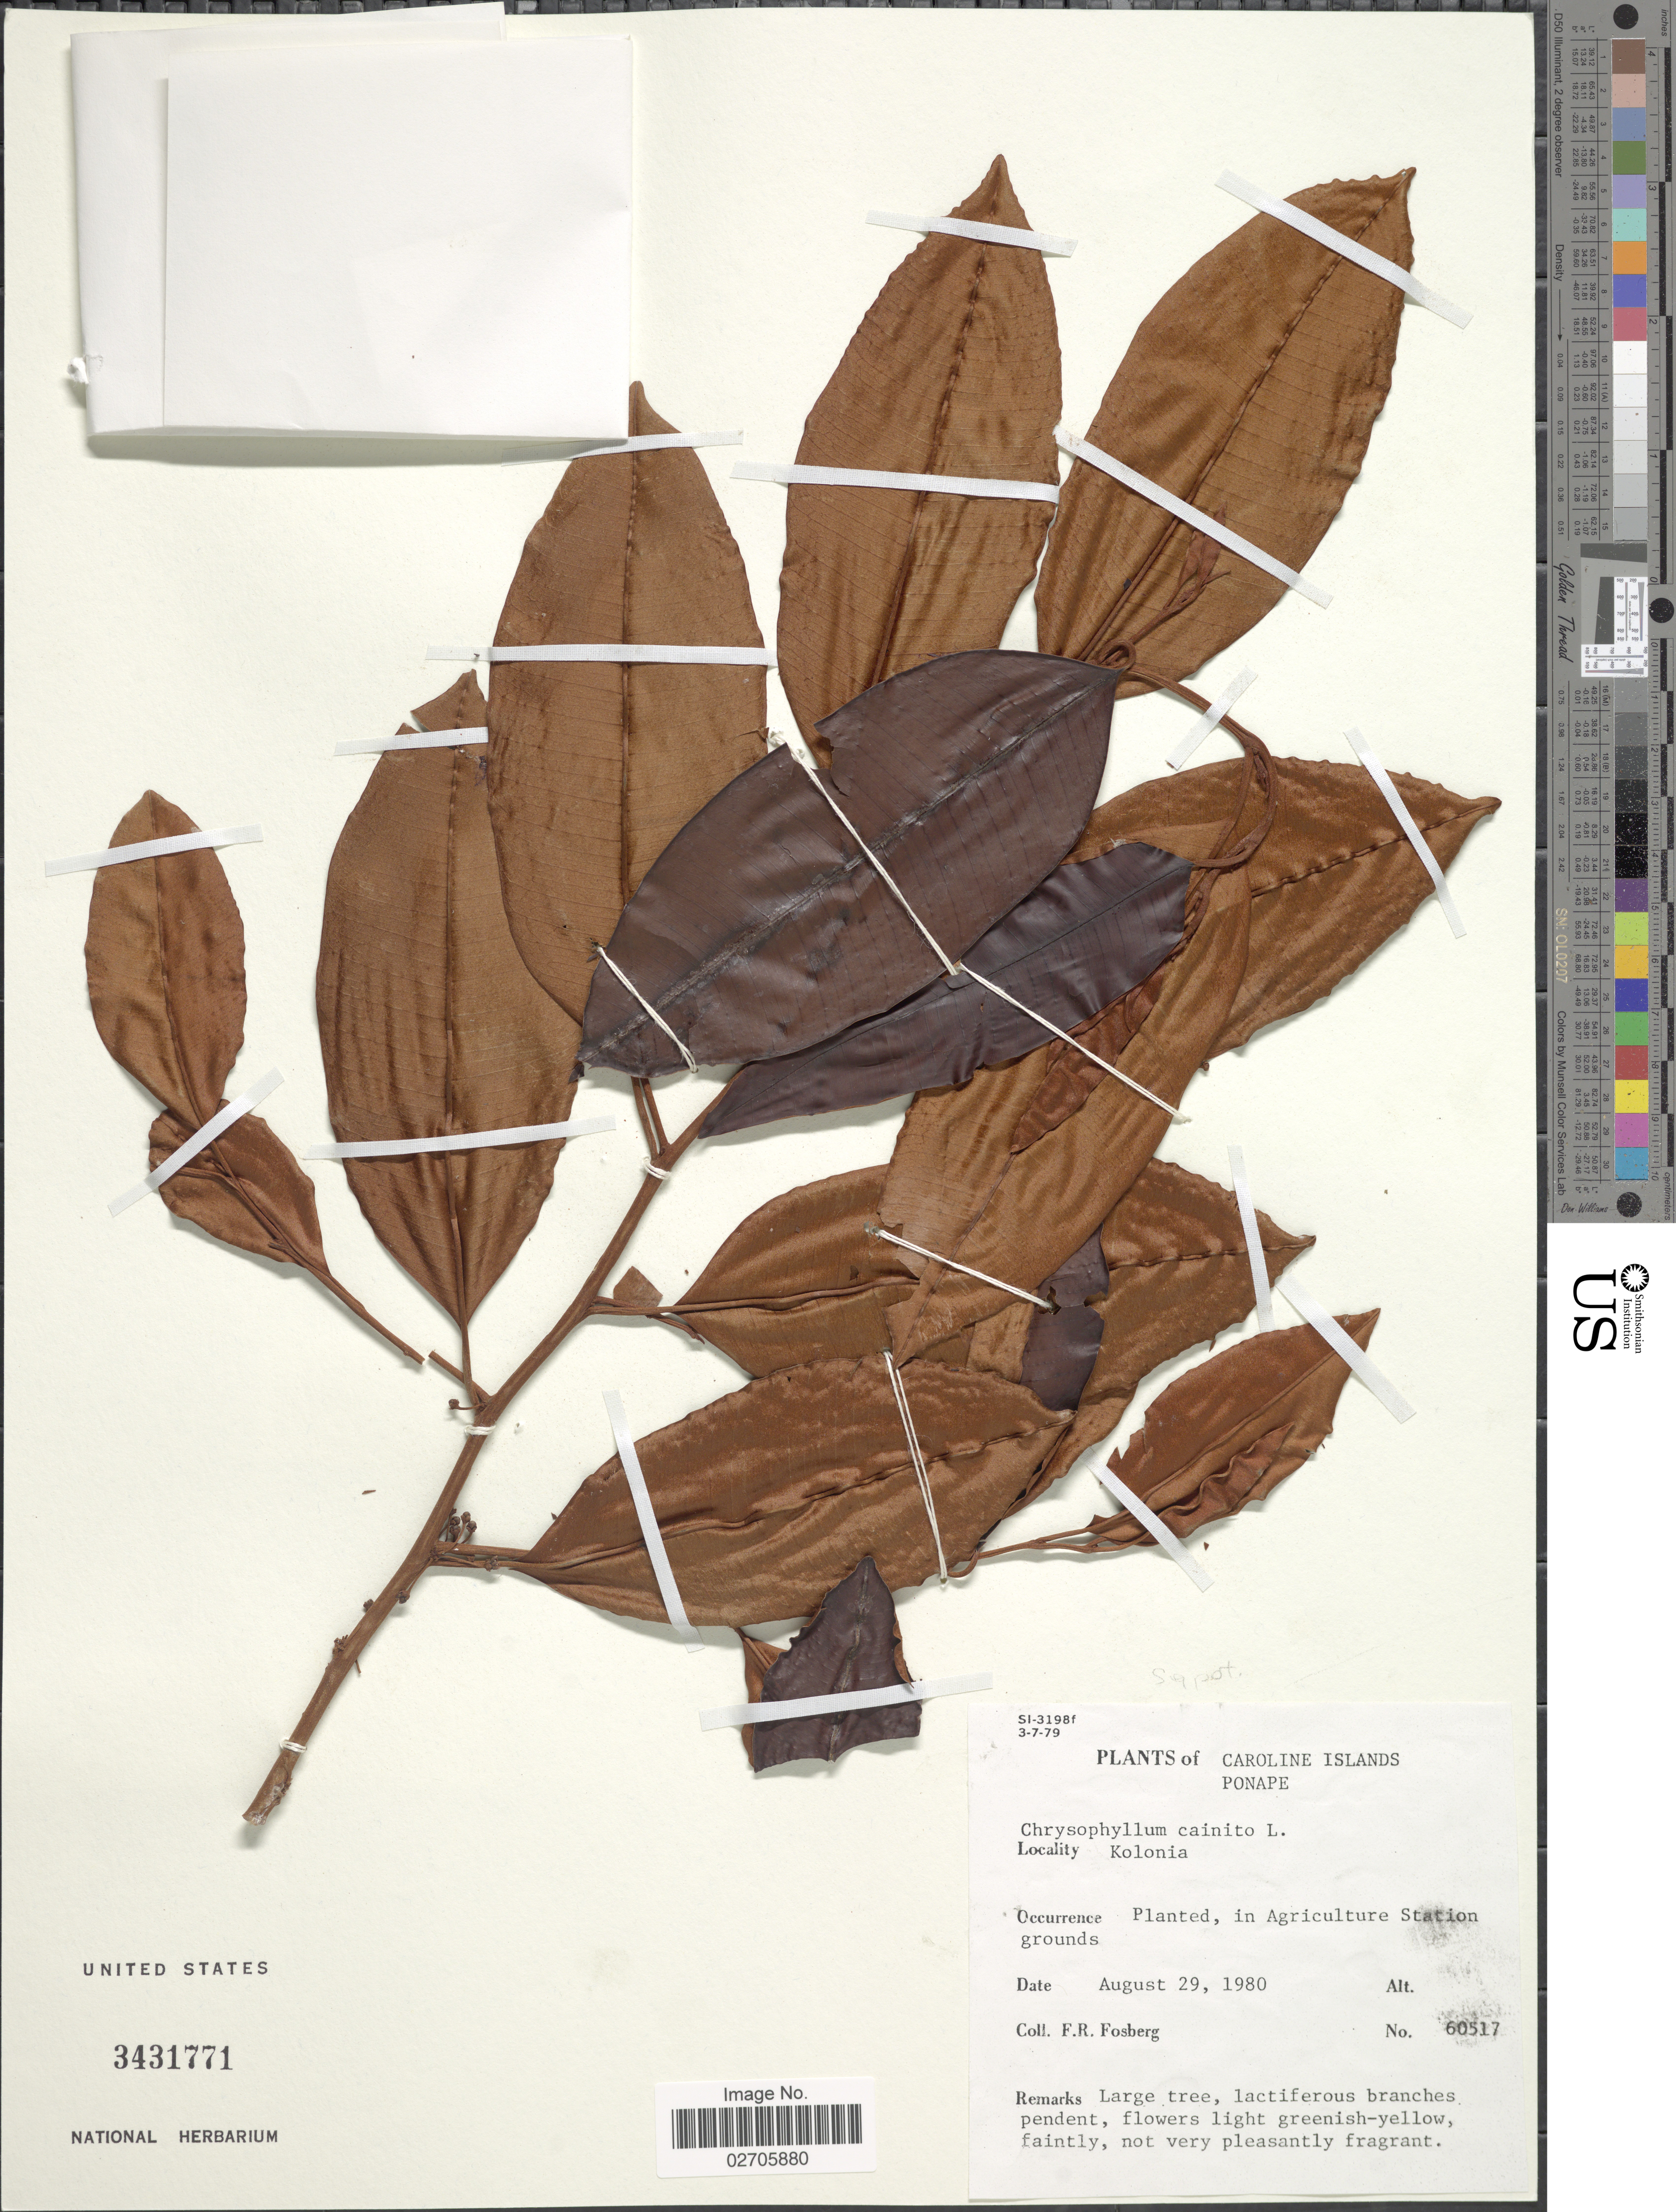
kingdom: Plantae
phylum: Tracheophyta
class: Magnoliopsida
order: Ericales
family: Sapotaceae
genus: Chrysophyllum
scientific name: Chrysophyllum cainito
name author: L.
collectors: F. R. Fosberg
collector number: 60517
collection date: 1980-08-29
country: Micronesia, Federated States of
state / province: Pohnpei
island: Pohnpei [Ponape]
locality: Caroline Islands, Ponape, Kolonia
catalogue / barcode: US 3431771